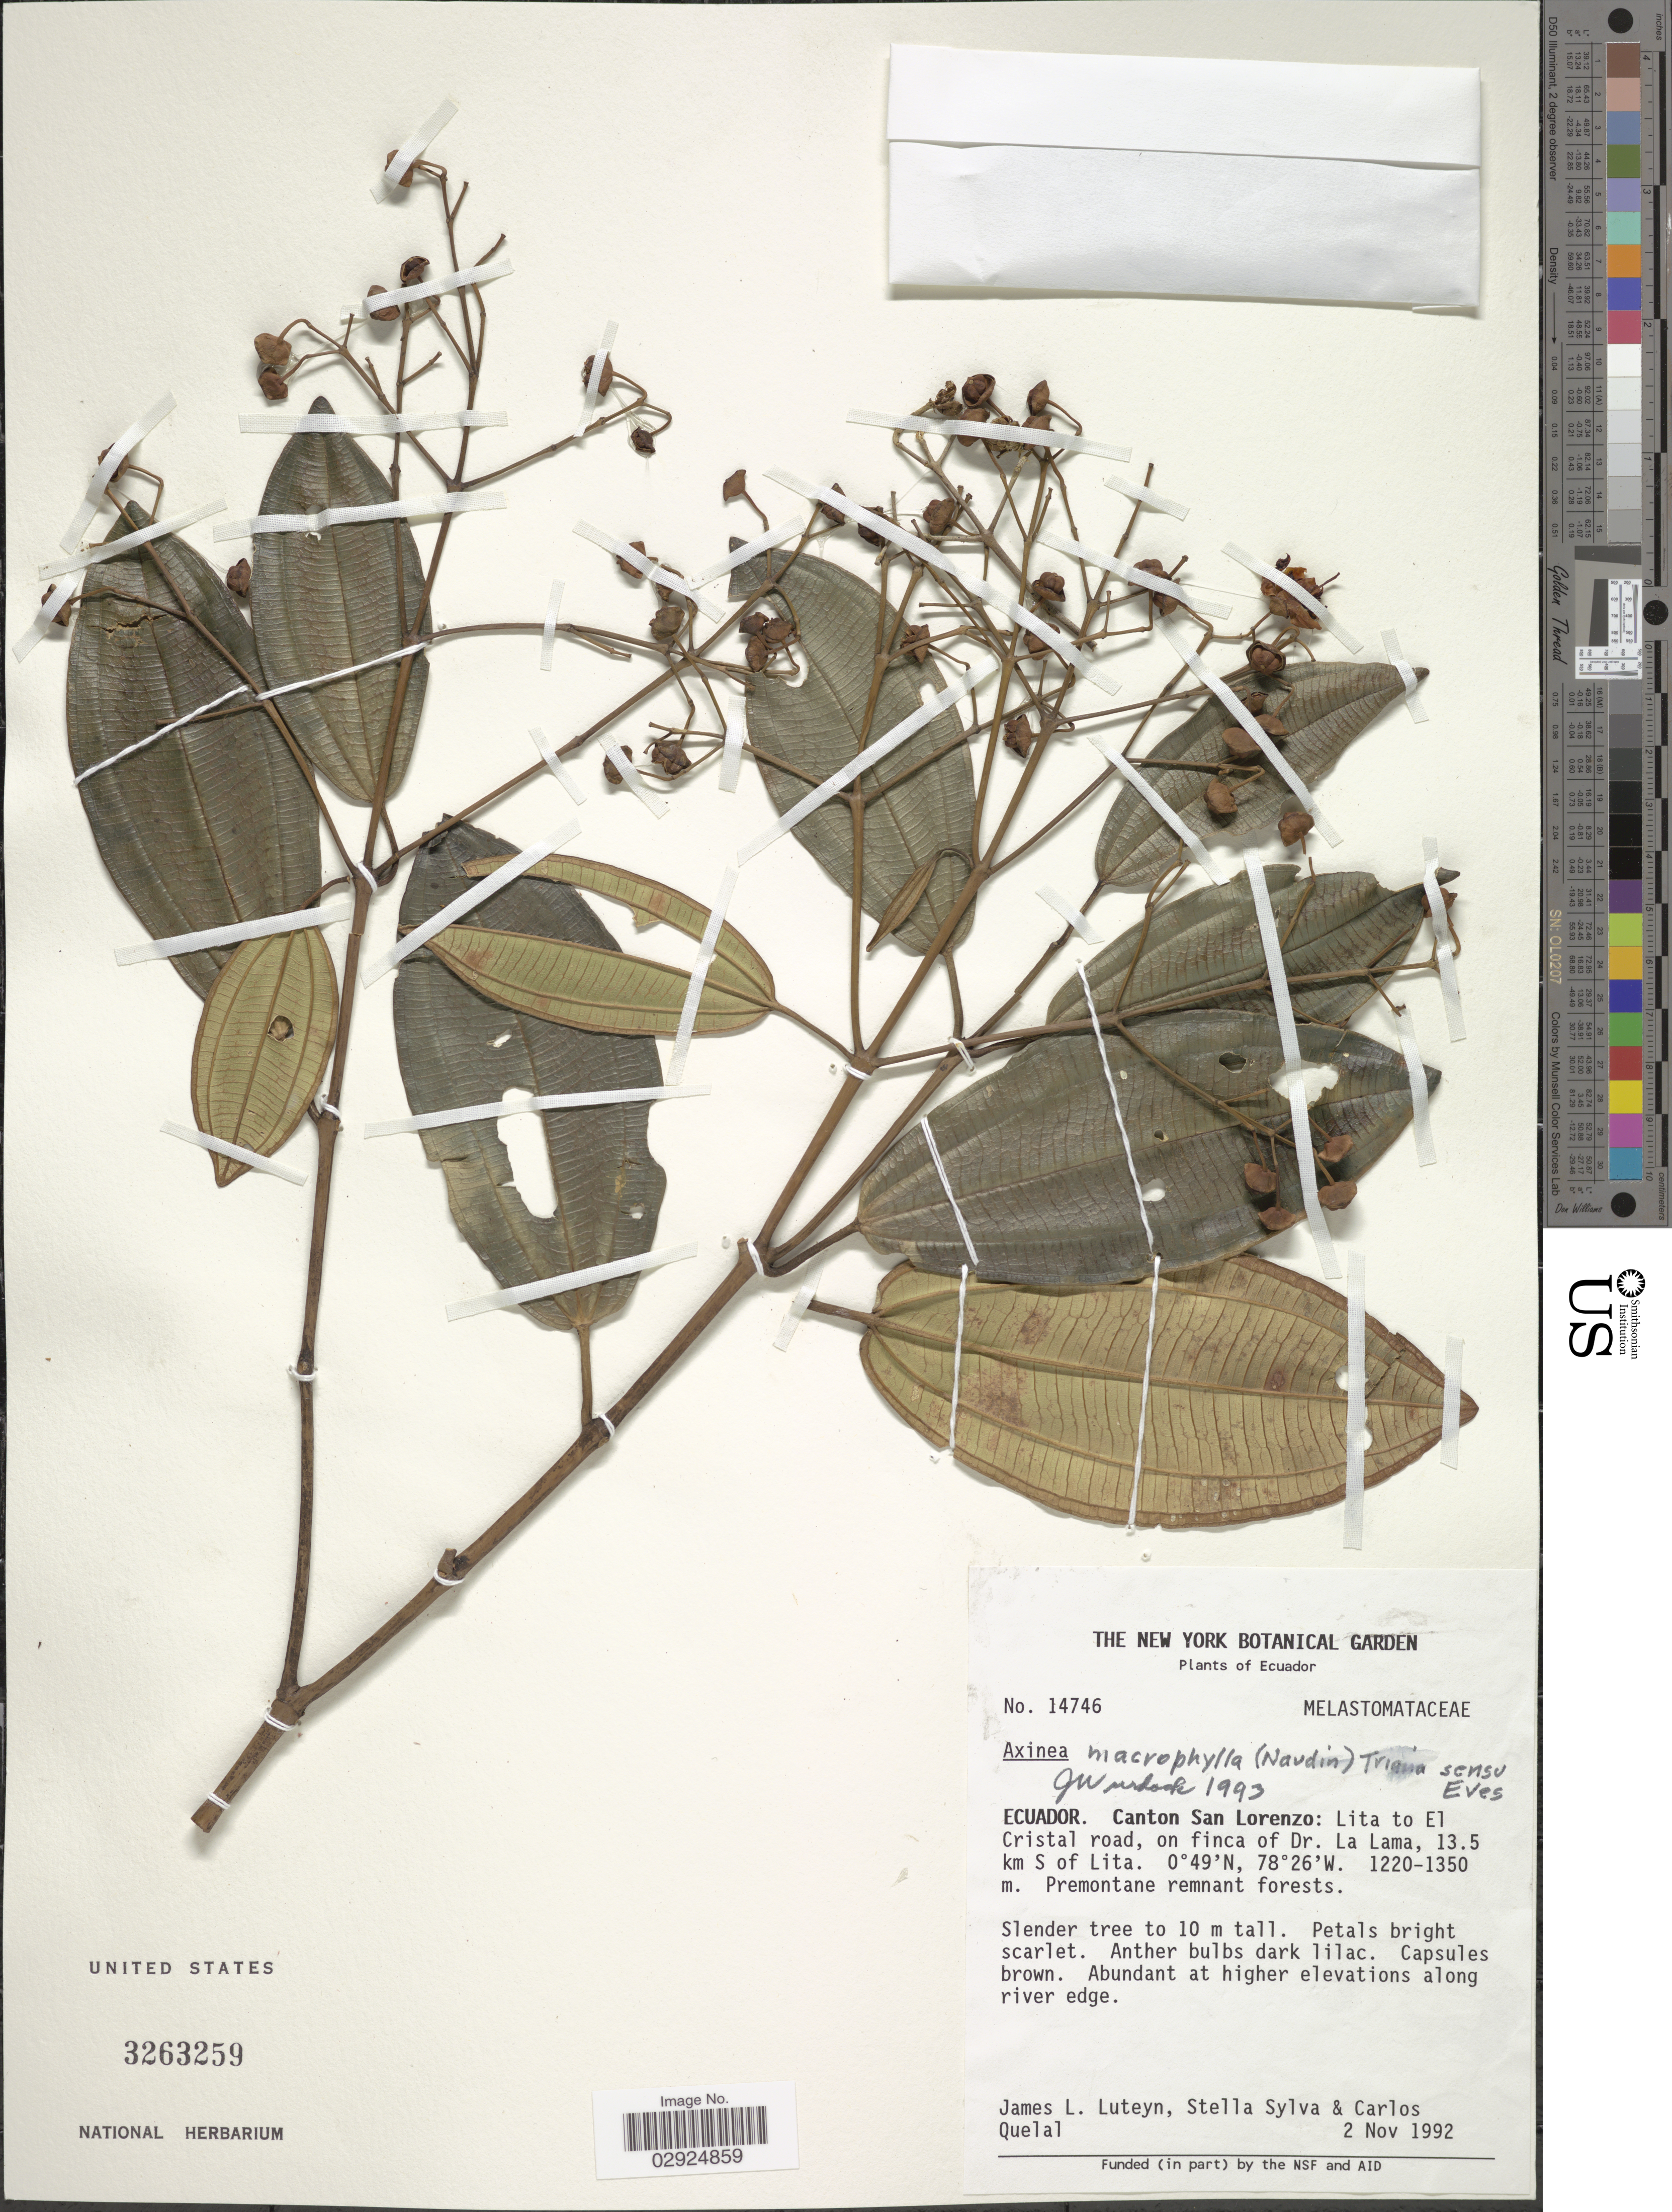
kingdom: Plantae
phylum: Tracheophyta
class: Magnoliopsida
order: Myrtales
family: Melastomataceae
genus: Axinaea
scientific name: Axinaea macrophylla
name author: (Naudin) Triana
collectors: J. L. Luteyn, S. Sylva & C. Quelal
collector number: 14746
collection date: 1992-11-02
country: Ecuador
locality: Canton San Lorenzo: Lita to El Cristal road, on finca of Dr. La Lama, 13.5 km S of Lita.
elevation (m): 1220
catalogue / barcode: US 3263259